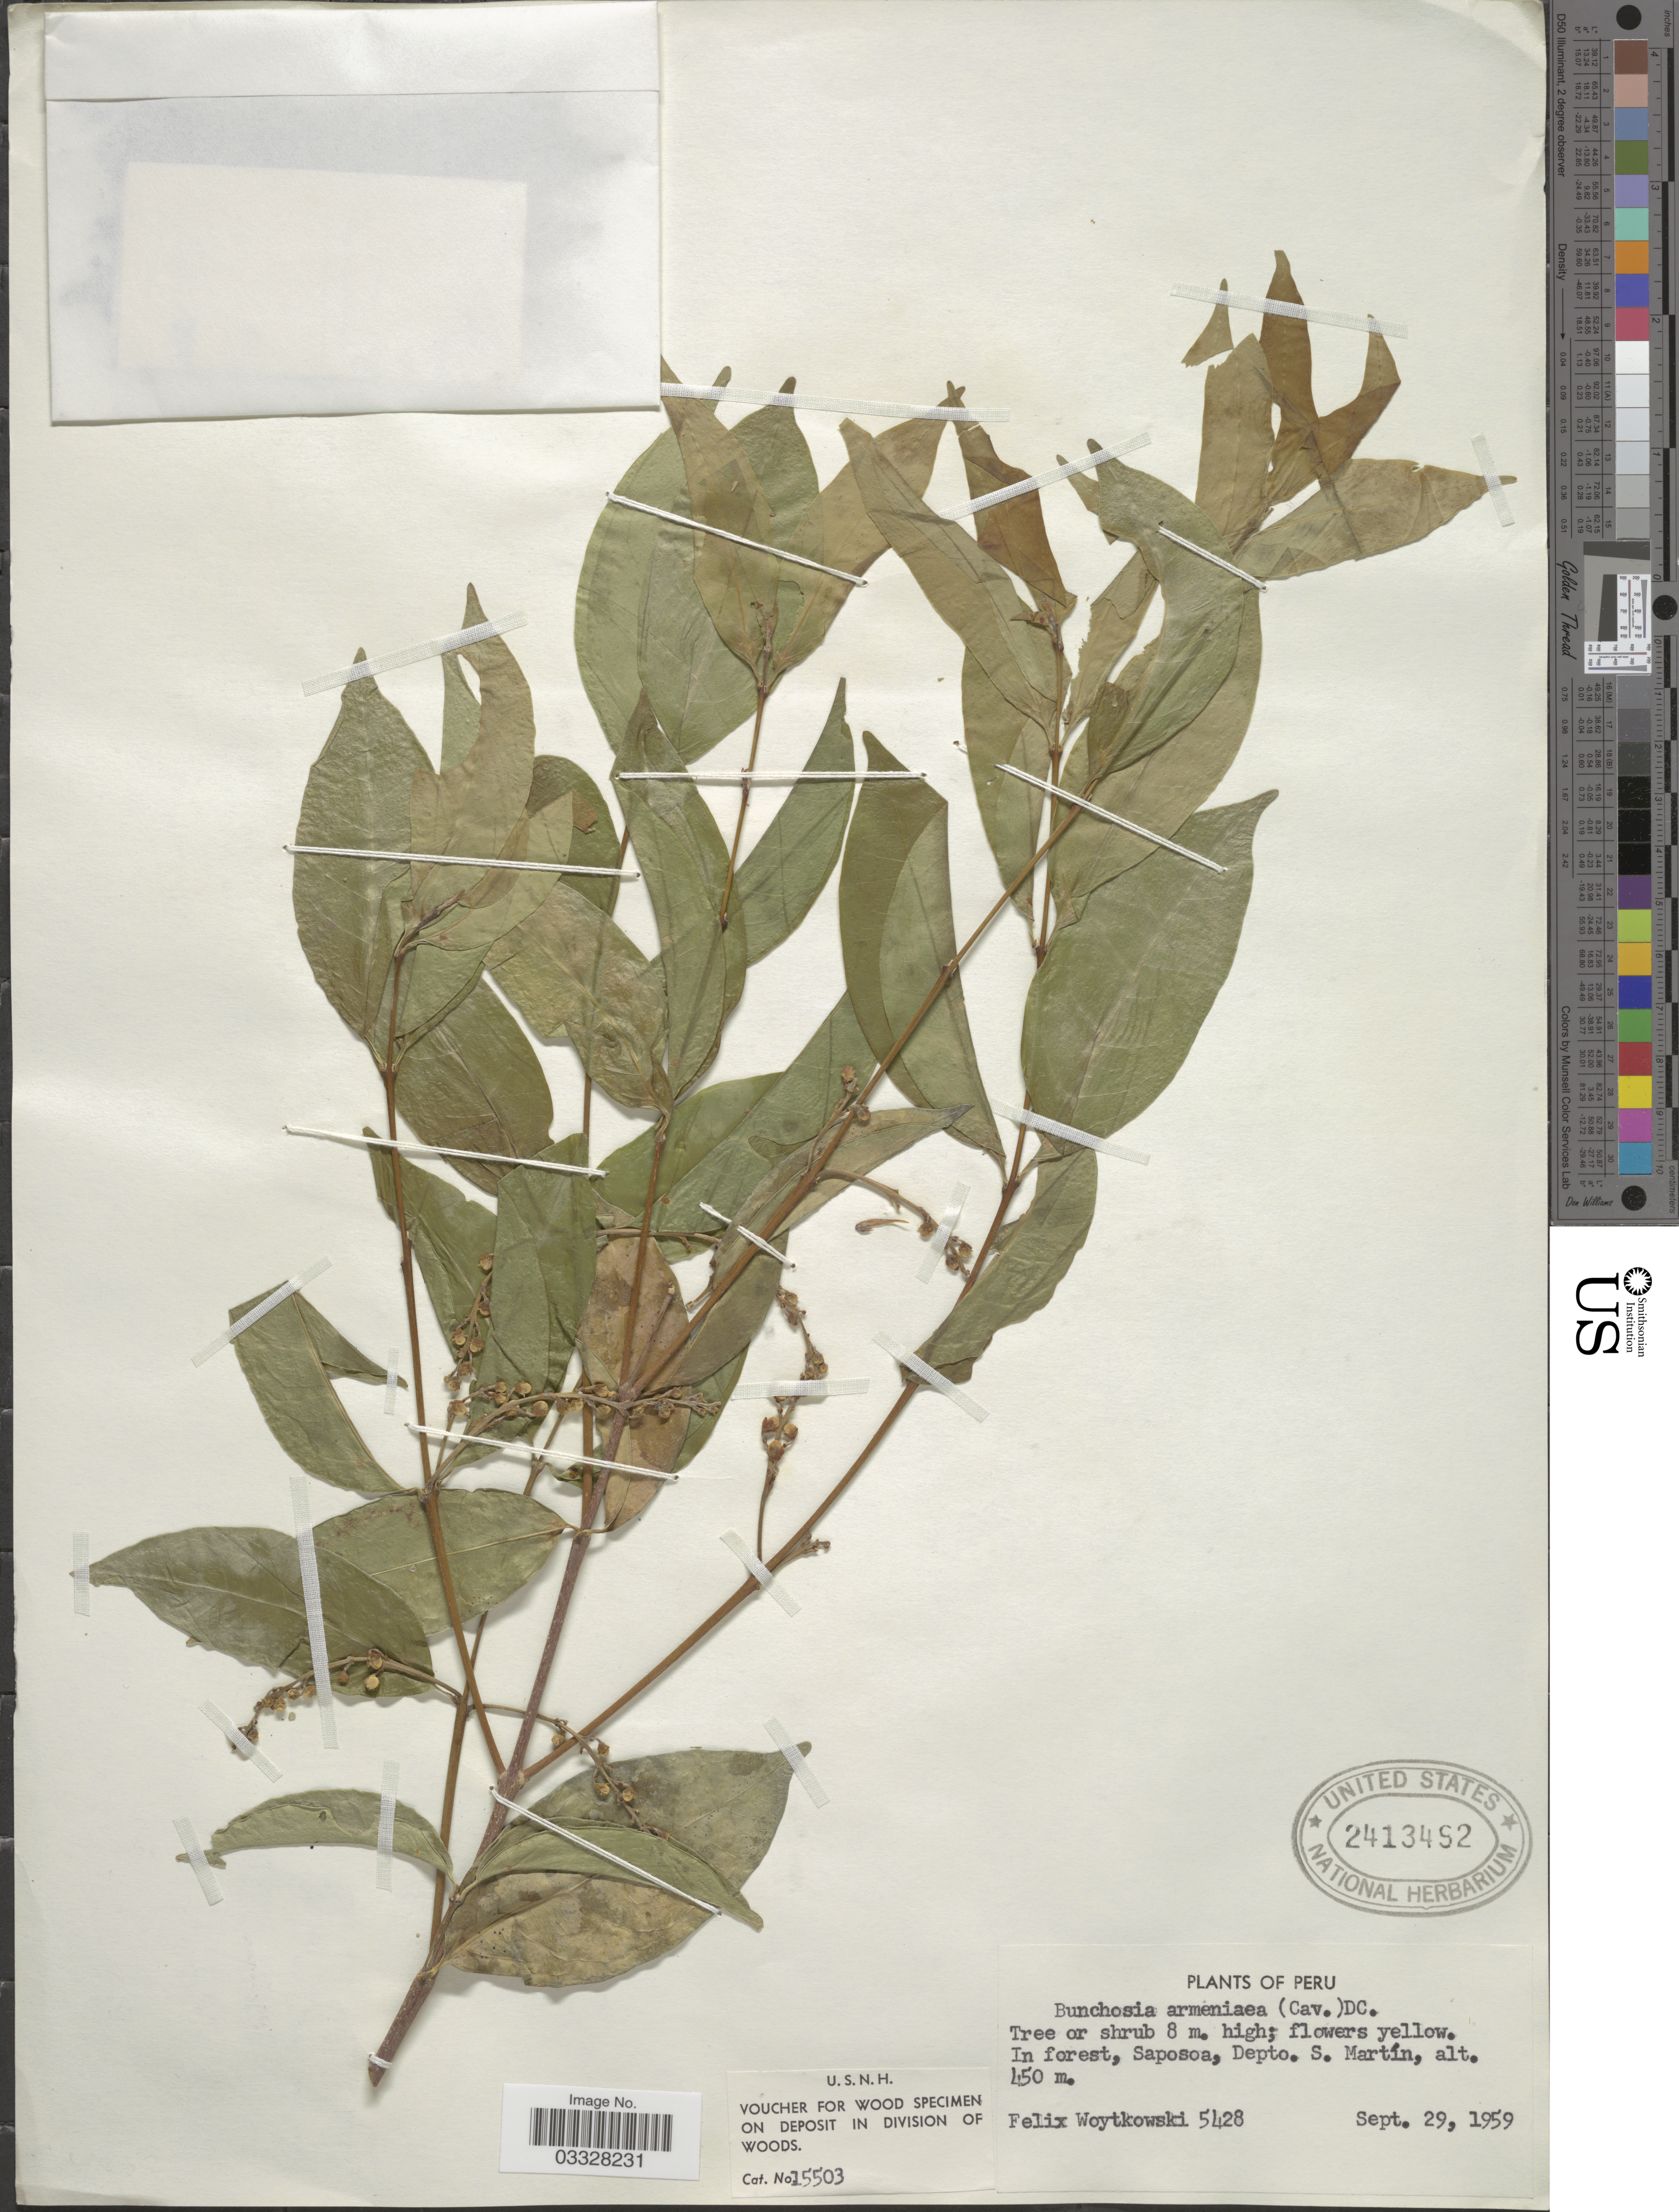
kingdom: Plantae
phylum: Tracheophyta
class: Magnoliopsida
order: Malpighiales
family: Malpighiaceae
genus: Bunchosia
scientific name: Bunchosia armeniaca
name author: (Cav.) DC.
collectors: F. Woytkowski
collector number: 5428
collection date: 1959-09-29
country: Peru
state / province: San Martín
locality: In forest, Saposoa, Depto. S. Martín.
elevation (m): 450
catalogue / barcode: US 2413482